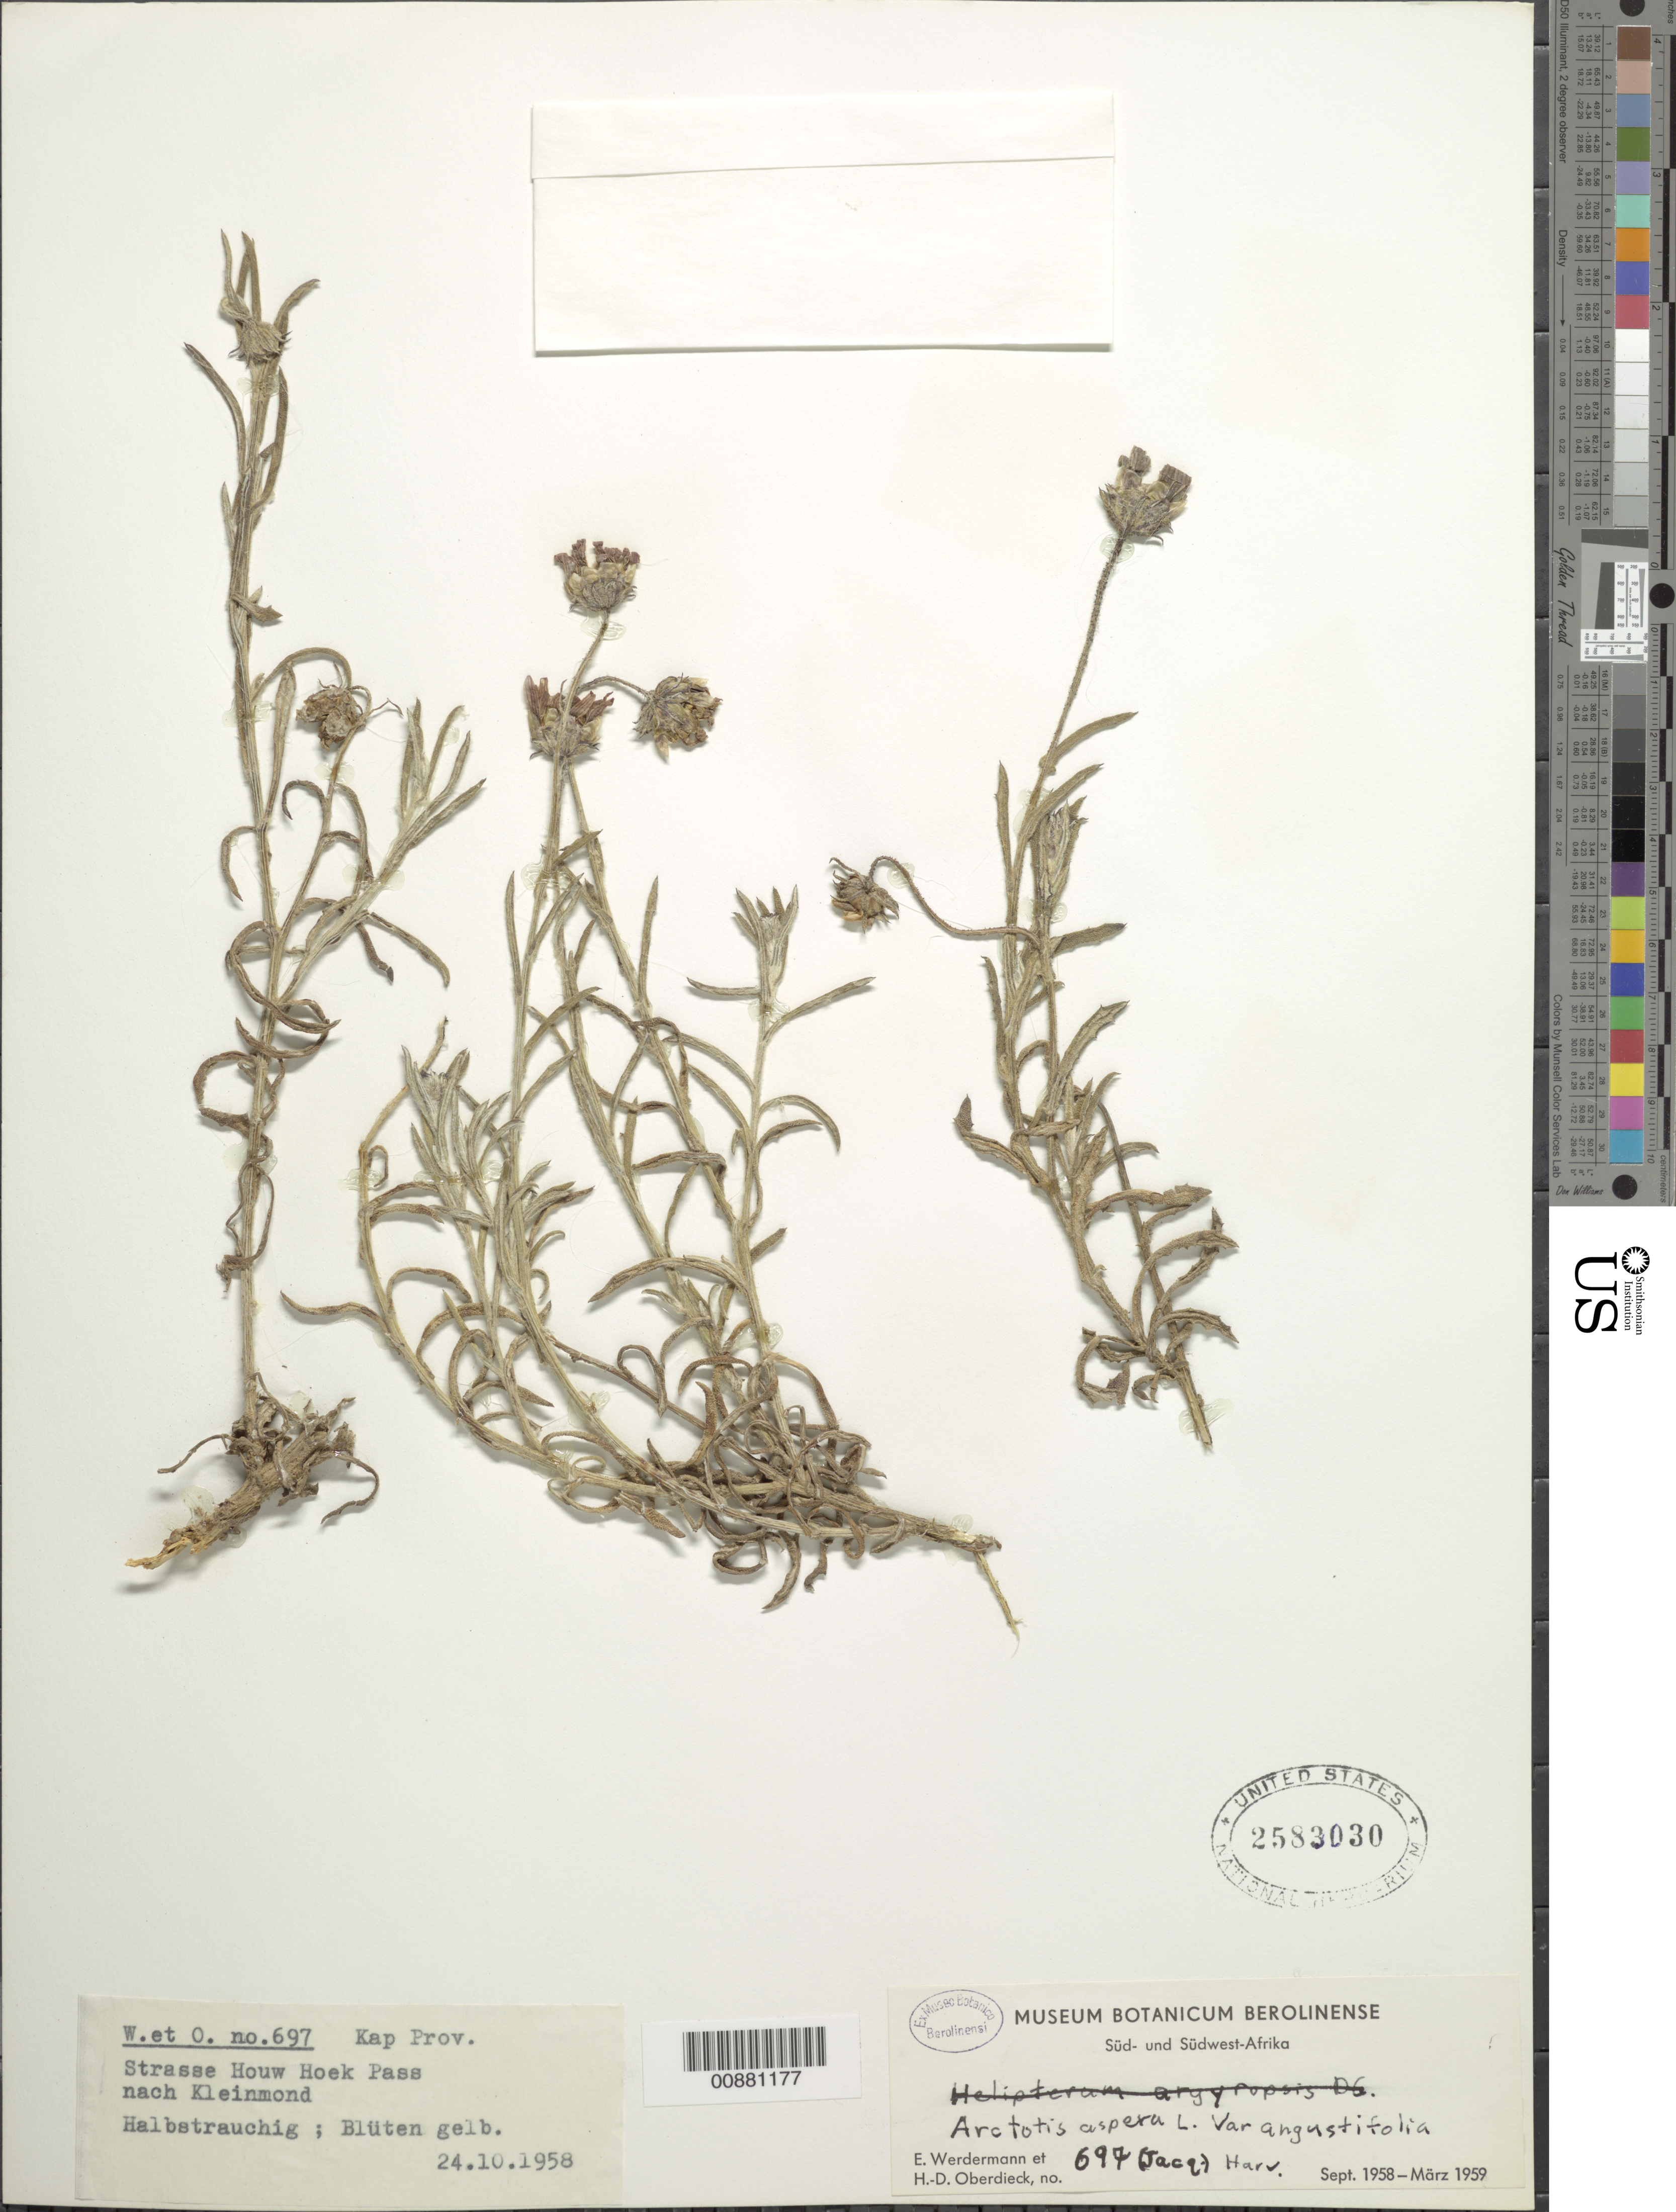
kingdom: Plantae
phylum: Tracheophyta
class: Magnoliopsida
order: Asterales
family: Asteraceae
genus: Arctotis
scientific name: Arctotis aspera var. aspera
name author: L.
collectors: E. Werdermann & H. Oberdieck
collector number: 697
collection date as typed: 24 October 1958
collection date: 1958-10-24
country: South Africa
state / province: Western Cape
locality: Strasse Houw Hoek Pass, nach Kleinmond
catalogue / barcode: US 2583030